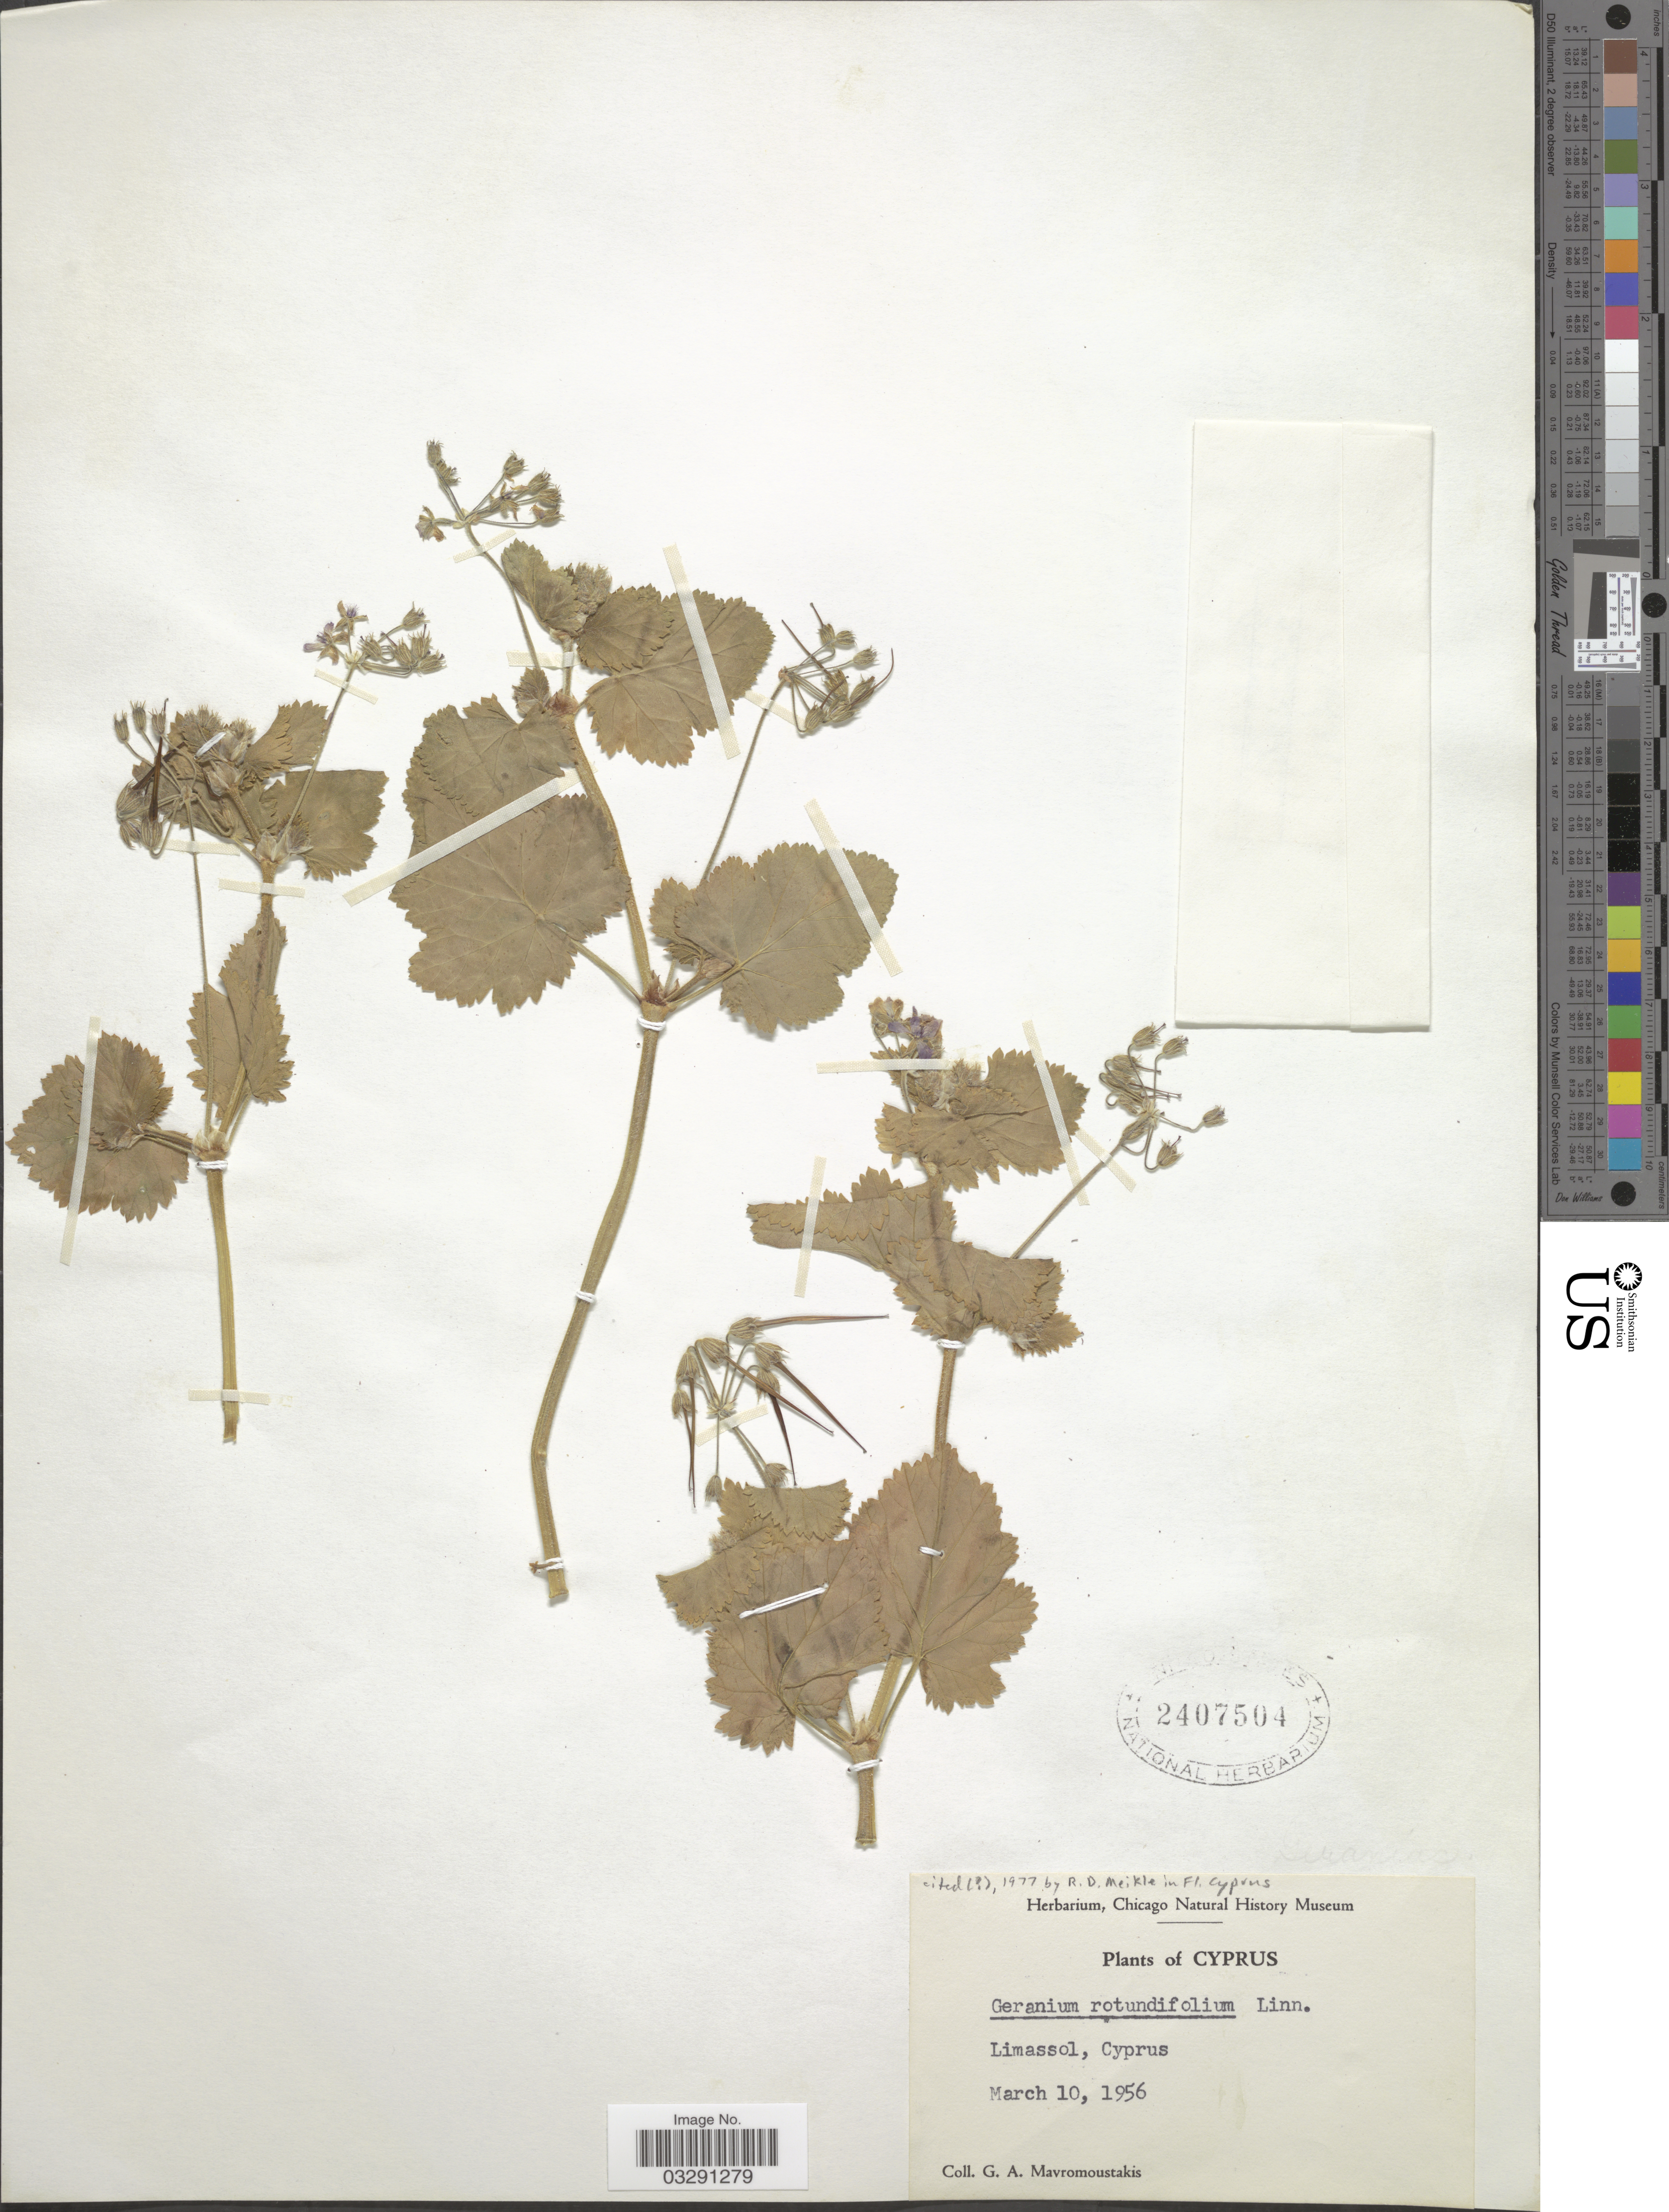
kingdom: Plantae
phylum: Tracheophyta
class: Magnoliopsida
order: Geraniales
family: Geraniaceae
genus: Geranium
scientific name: Geranium rotundifolium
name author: L.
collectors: G. Mavromoustakis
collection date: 1956-03-10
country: Cyprus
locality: Limassol, Cyprus.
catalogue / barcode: US 2407504